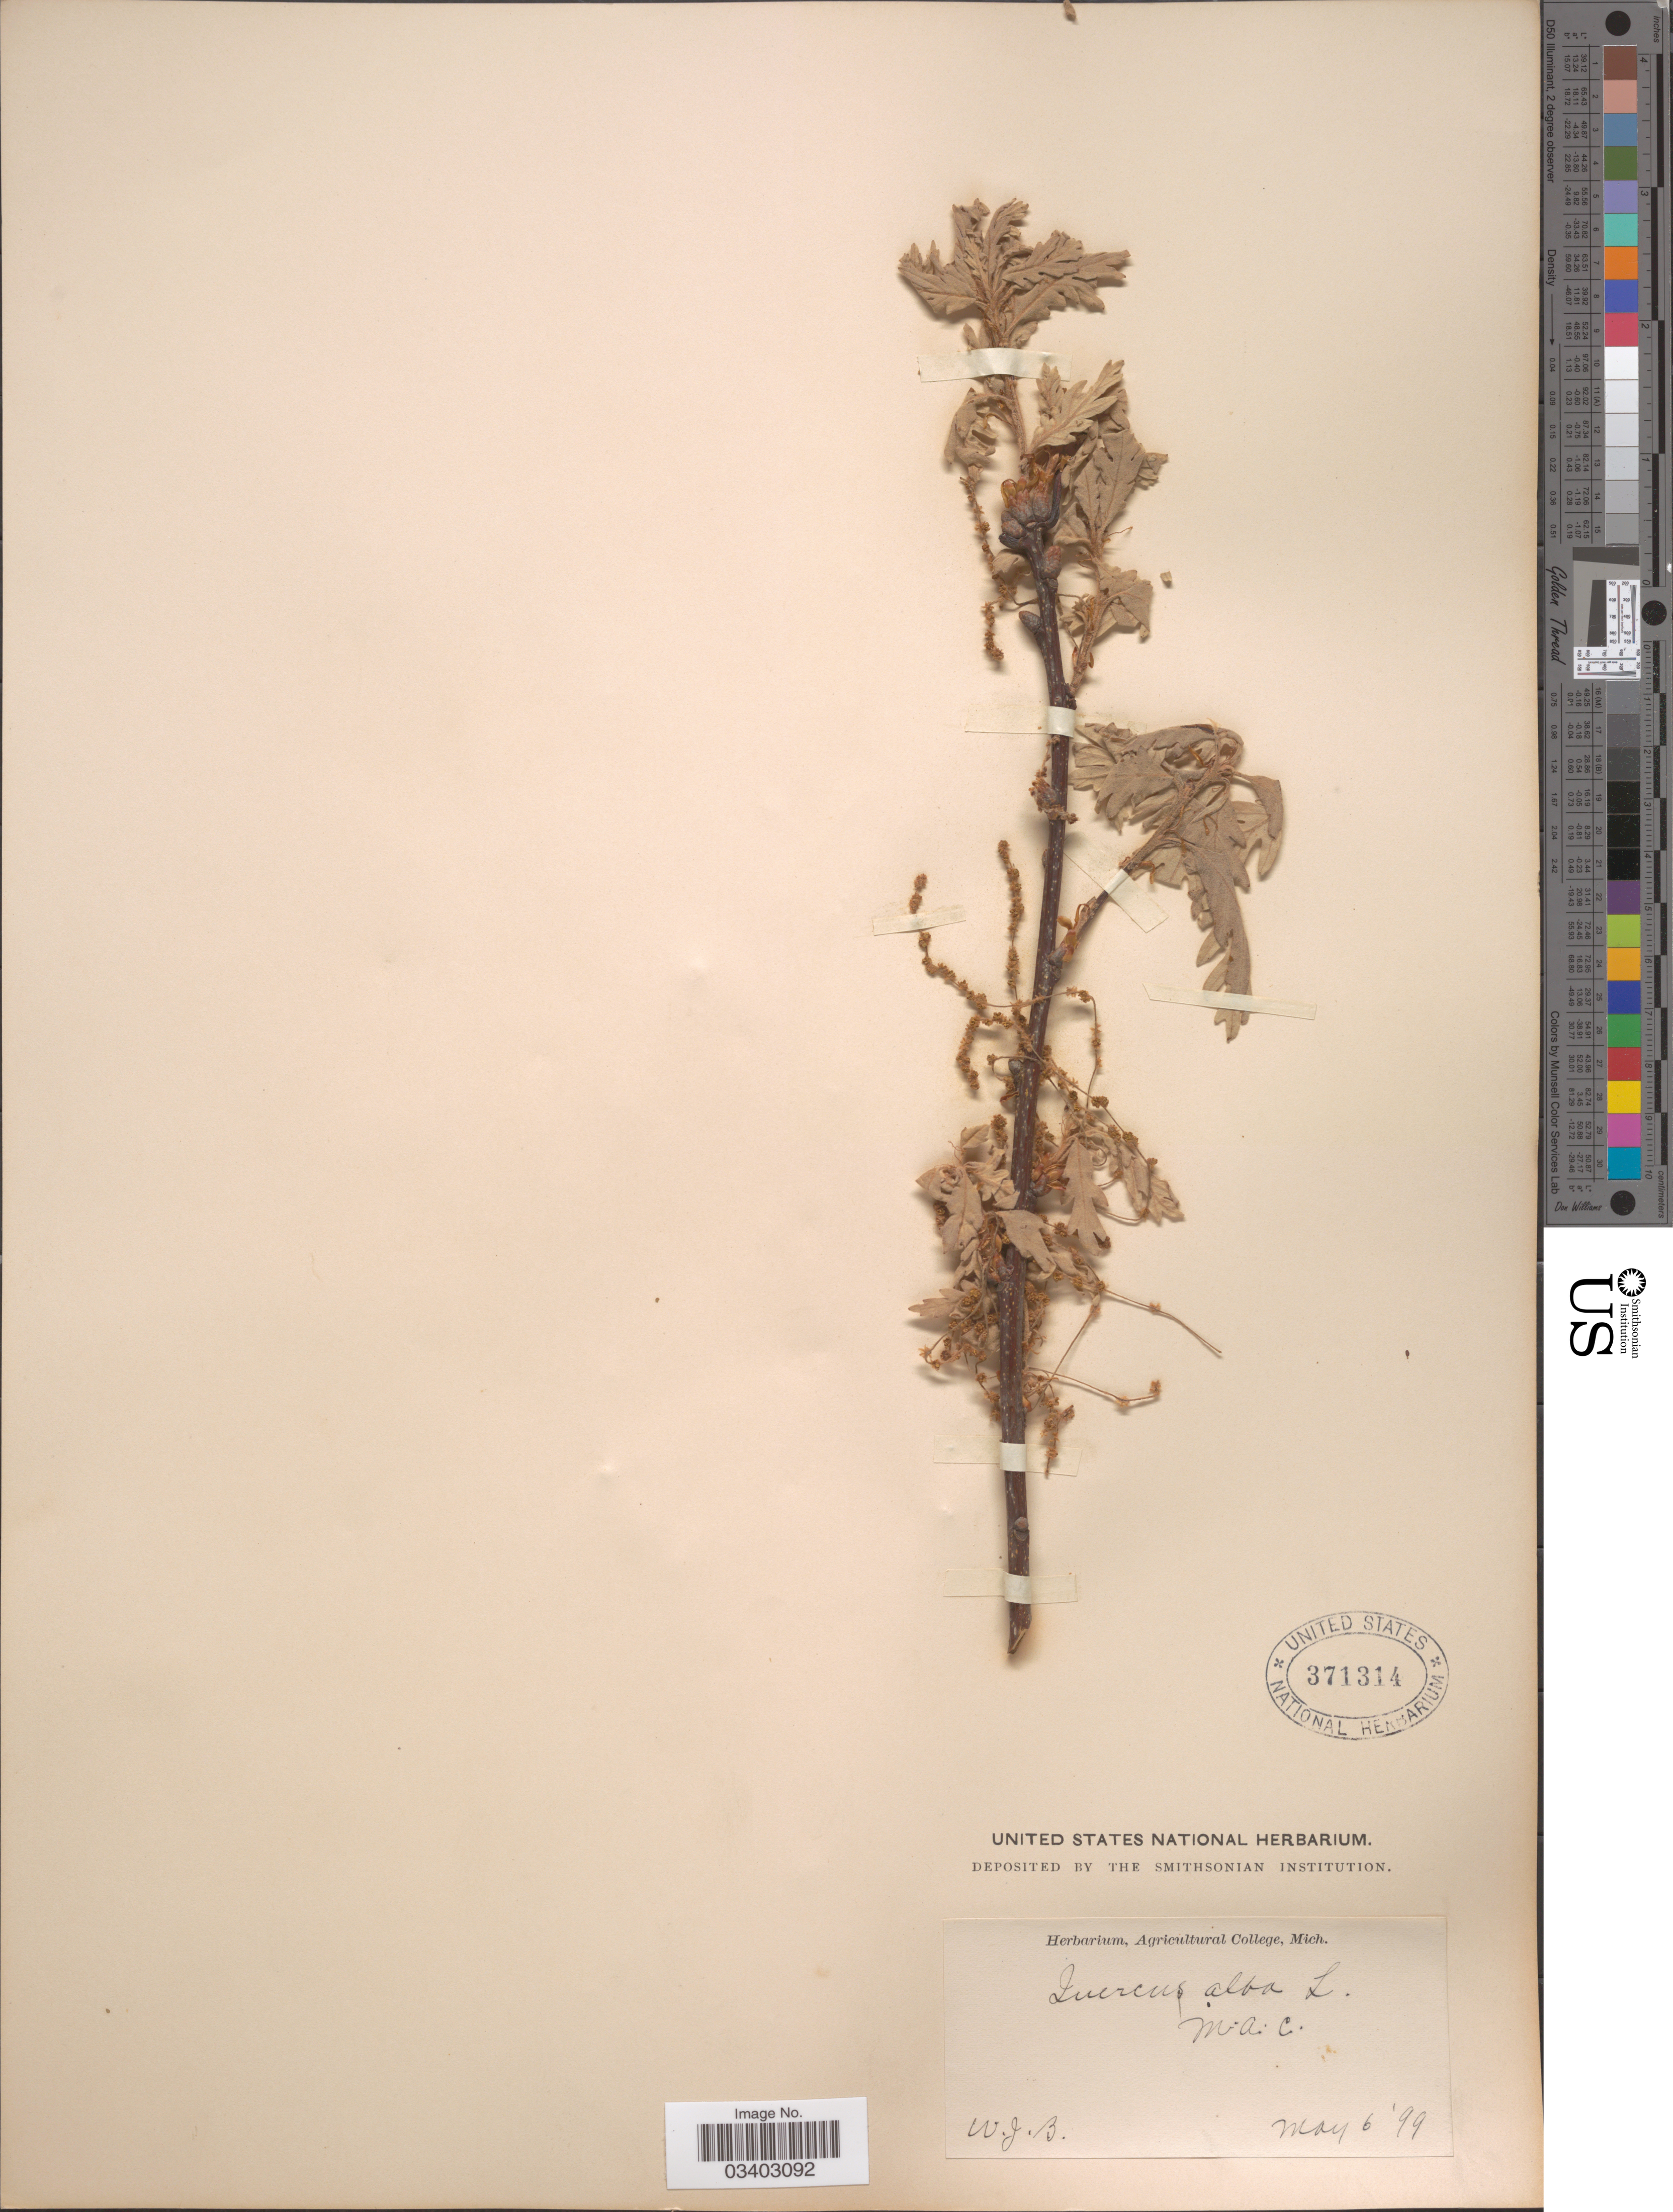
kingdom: Plantae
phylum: Tracheophyta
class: Magnoliopsida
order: Fagales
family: Fagaceae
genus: Quercus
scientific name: Quercus alba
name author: L.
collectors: W.J.B.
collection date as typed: Transcribed d/m/y: 6/5/99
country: United States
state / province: Michigan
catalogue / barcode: US 371314